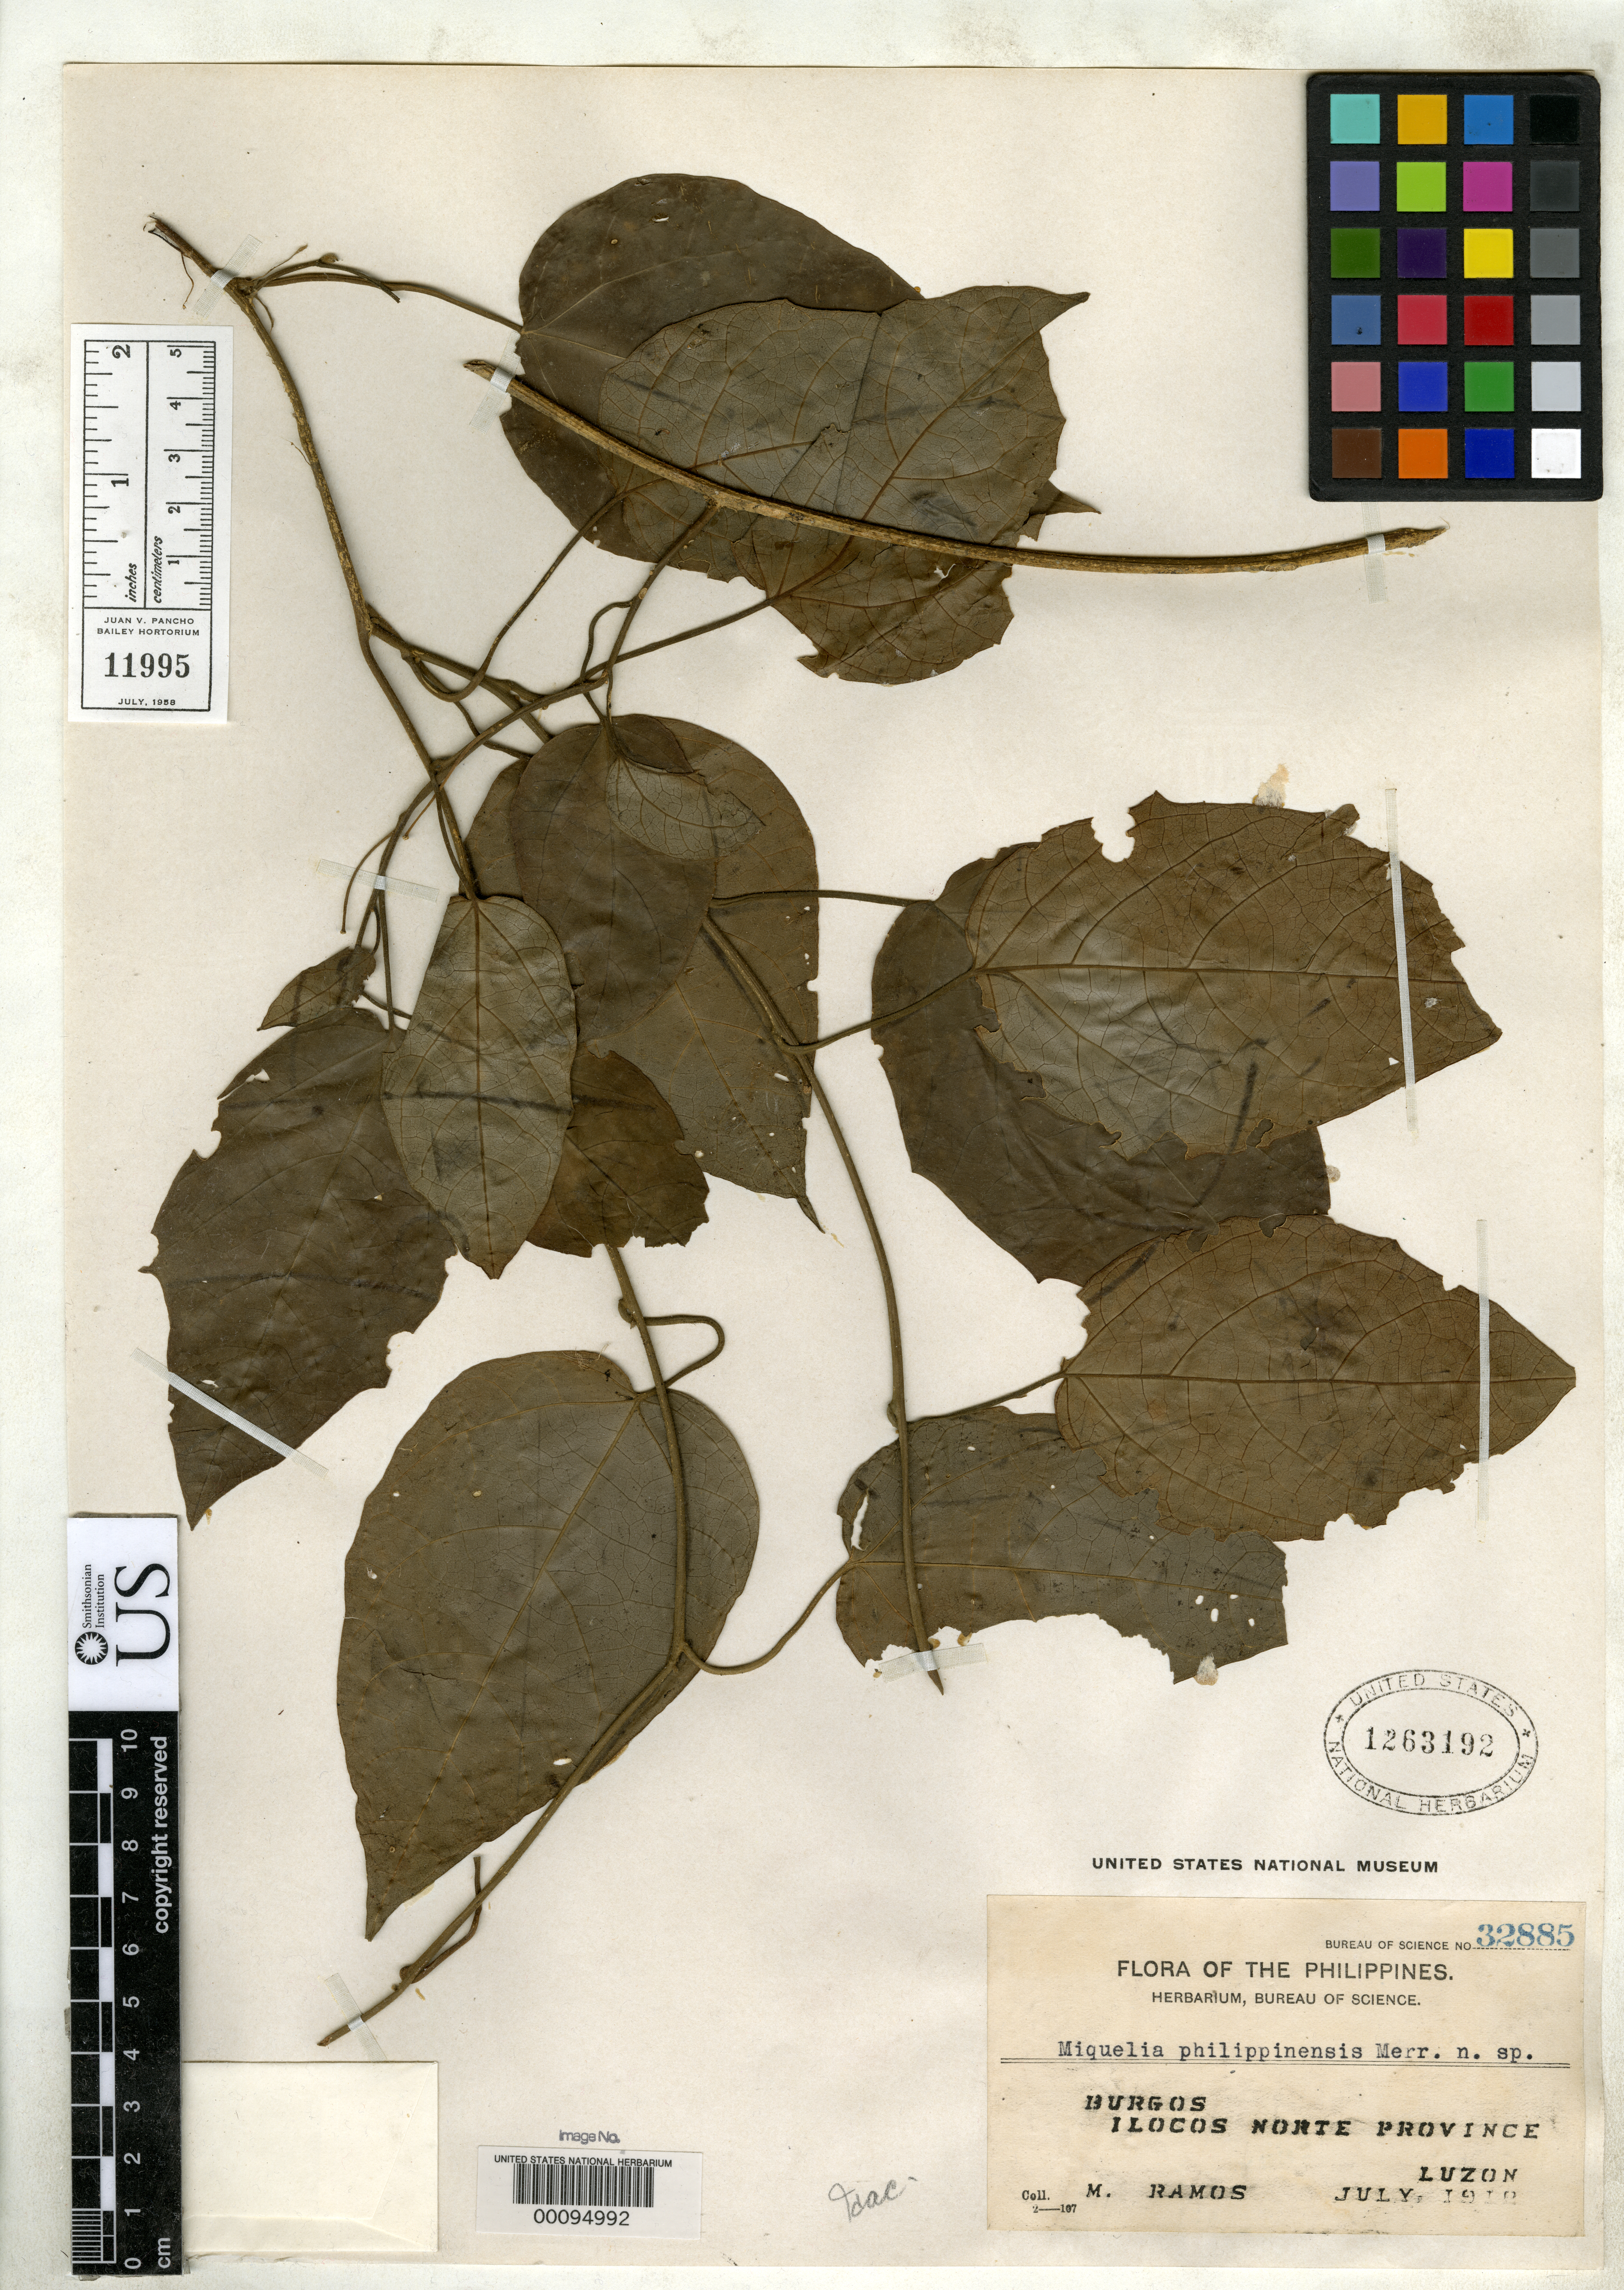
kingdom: Plantae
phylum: Tracheophyta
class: Magnoliopsida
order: Icacinales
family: Icacinaceae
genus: Miquelia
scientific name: Miquelia philippinensis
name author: Merr.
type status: Isotype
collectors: M. Ramos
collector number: Bur. Sci. 32885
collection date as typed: Jul 1918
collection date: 1918-07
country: Philippines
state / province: Ilocos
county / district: Ilocos Norte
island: Luzon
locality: Burgos.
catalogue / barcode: US 1263192